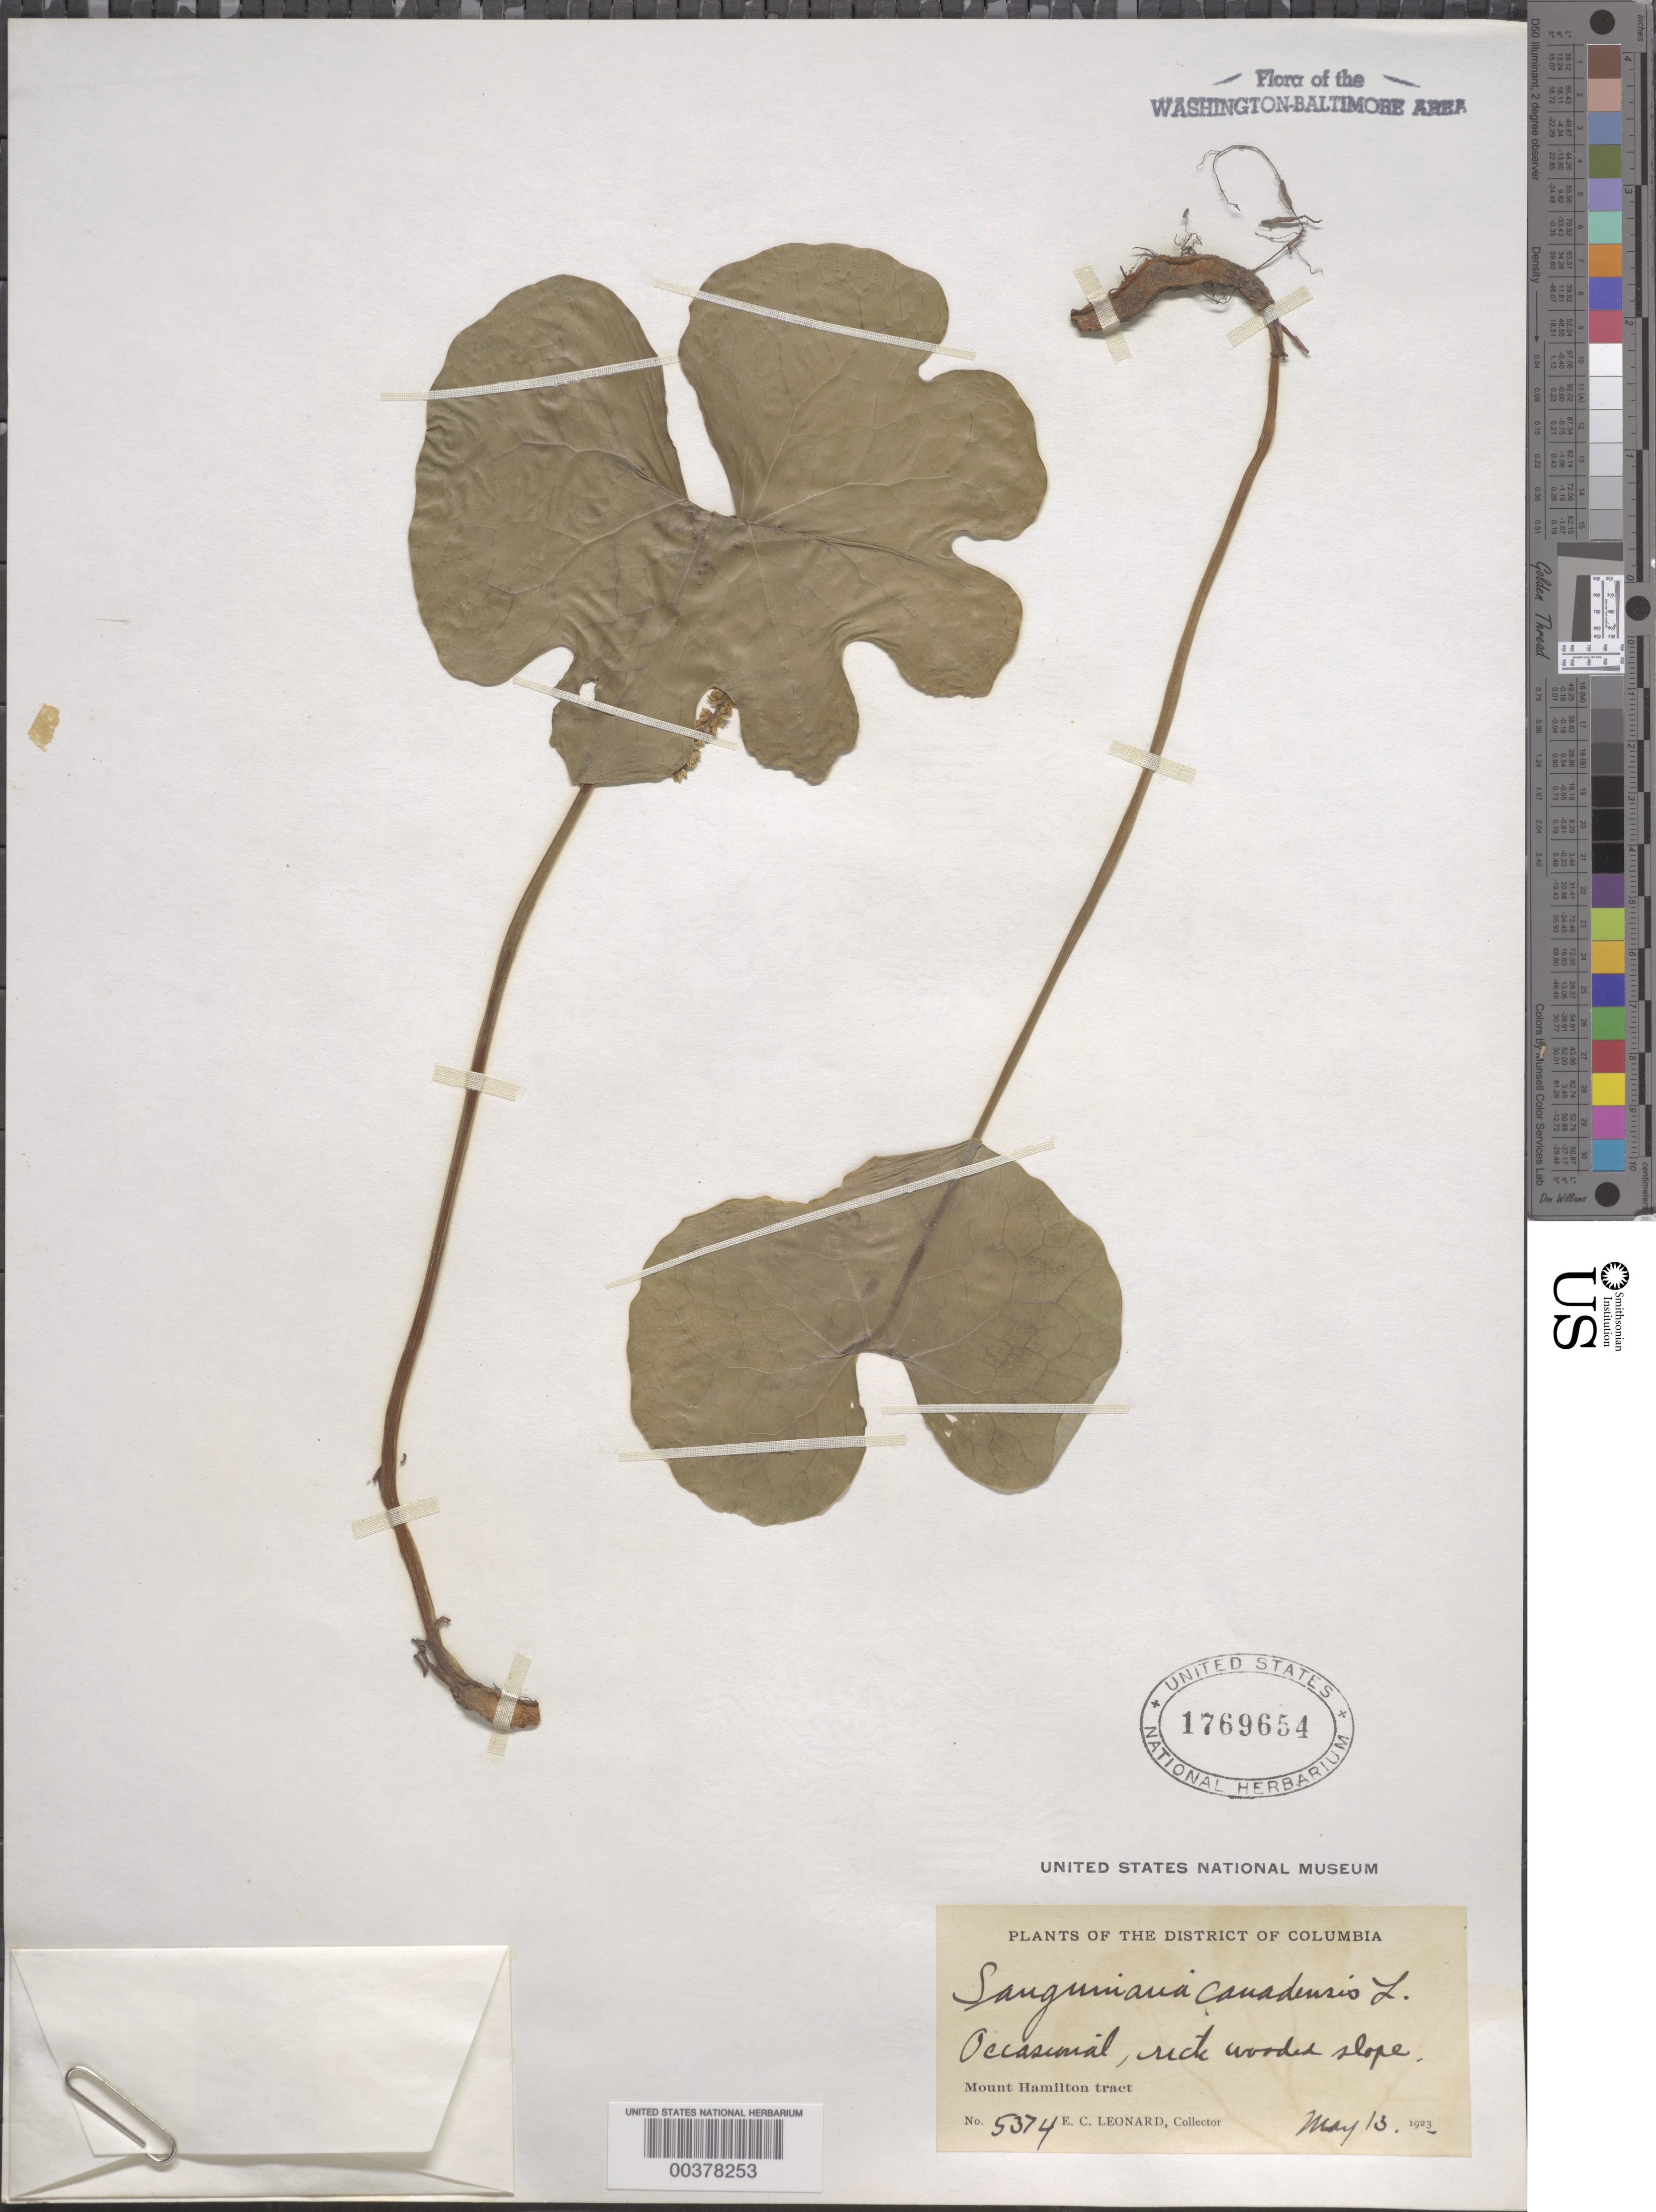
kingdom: Plantae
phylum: Tracheophyta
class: Magnoliopsida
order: Ranunculales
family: Papaveraceae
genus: Sanguinaria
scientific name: Sanguinaria canadensis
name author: L.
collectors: E. C. Leonard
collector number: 5374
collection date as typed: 13 May 1923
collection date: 1923-05-13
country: United States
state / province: District of Columbia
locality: Mount Hamilton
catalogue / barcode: US 1769654